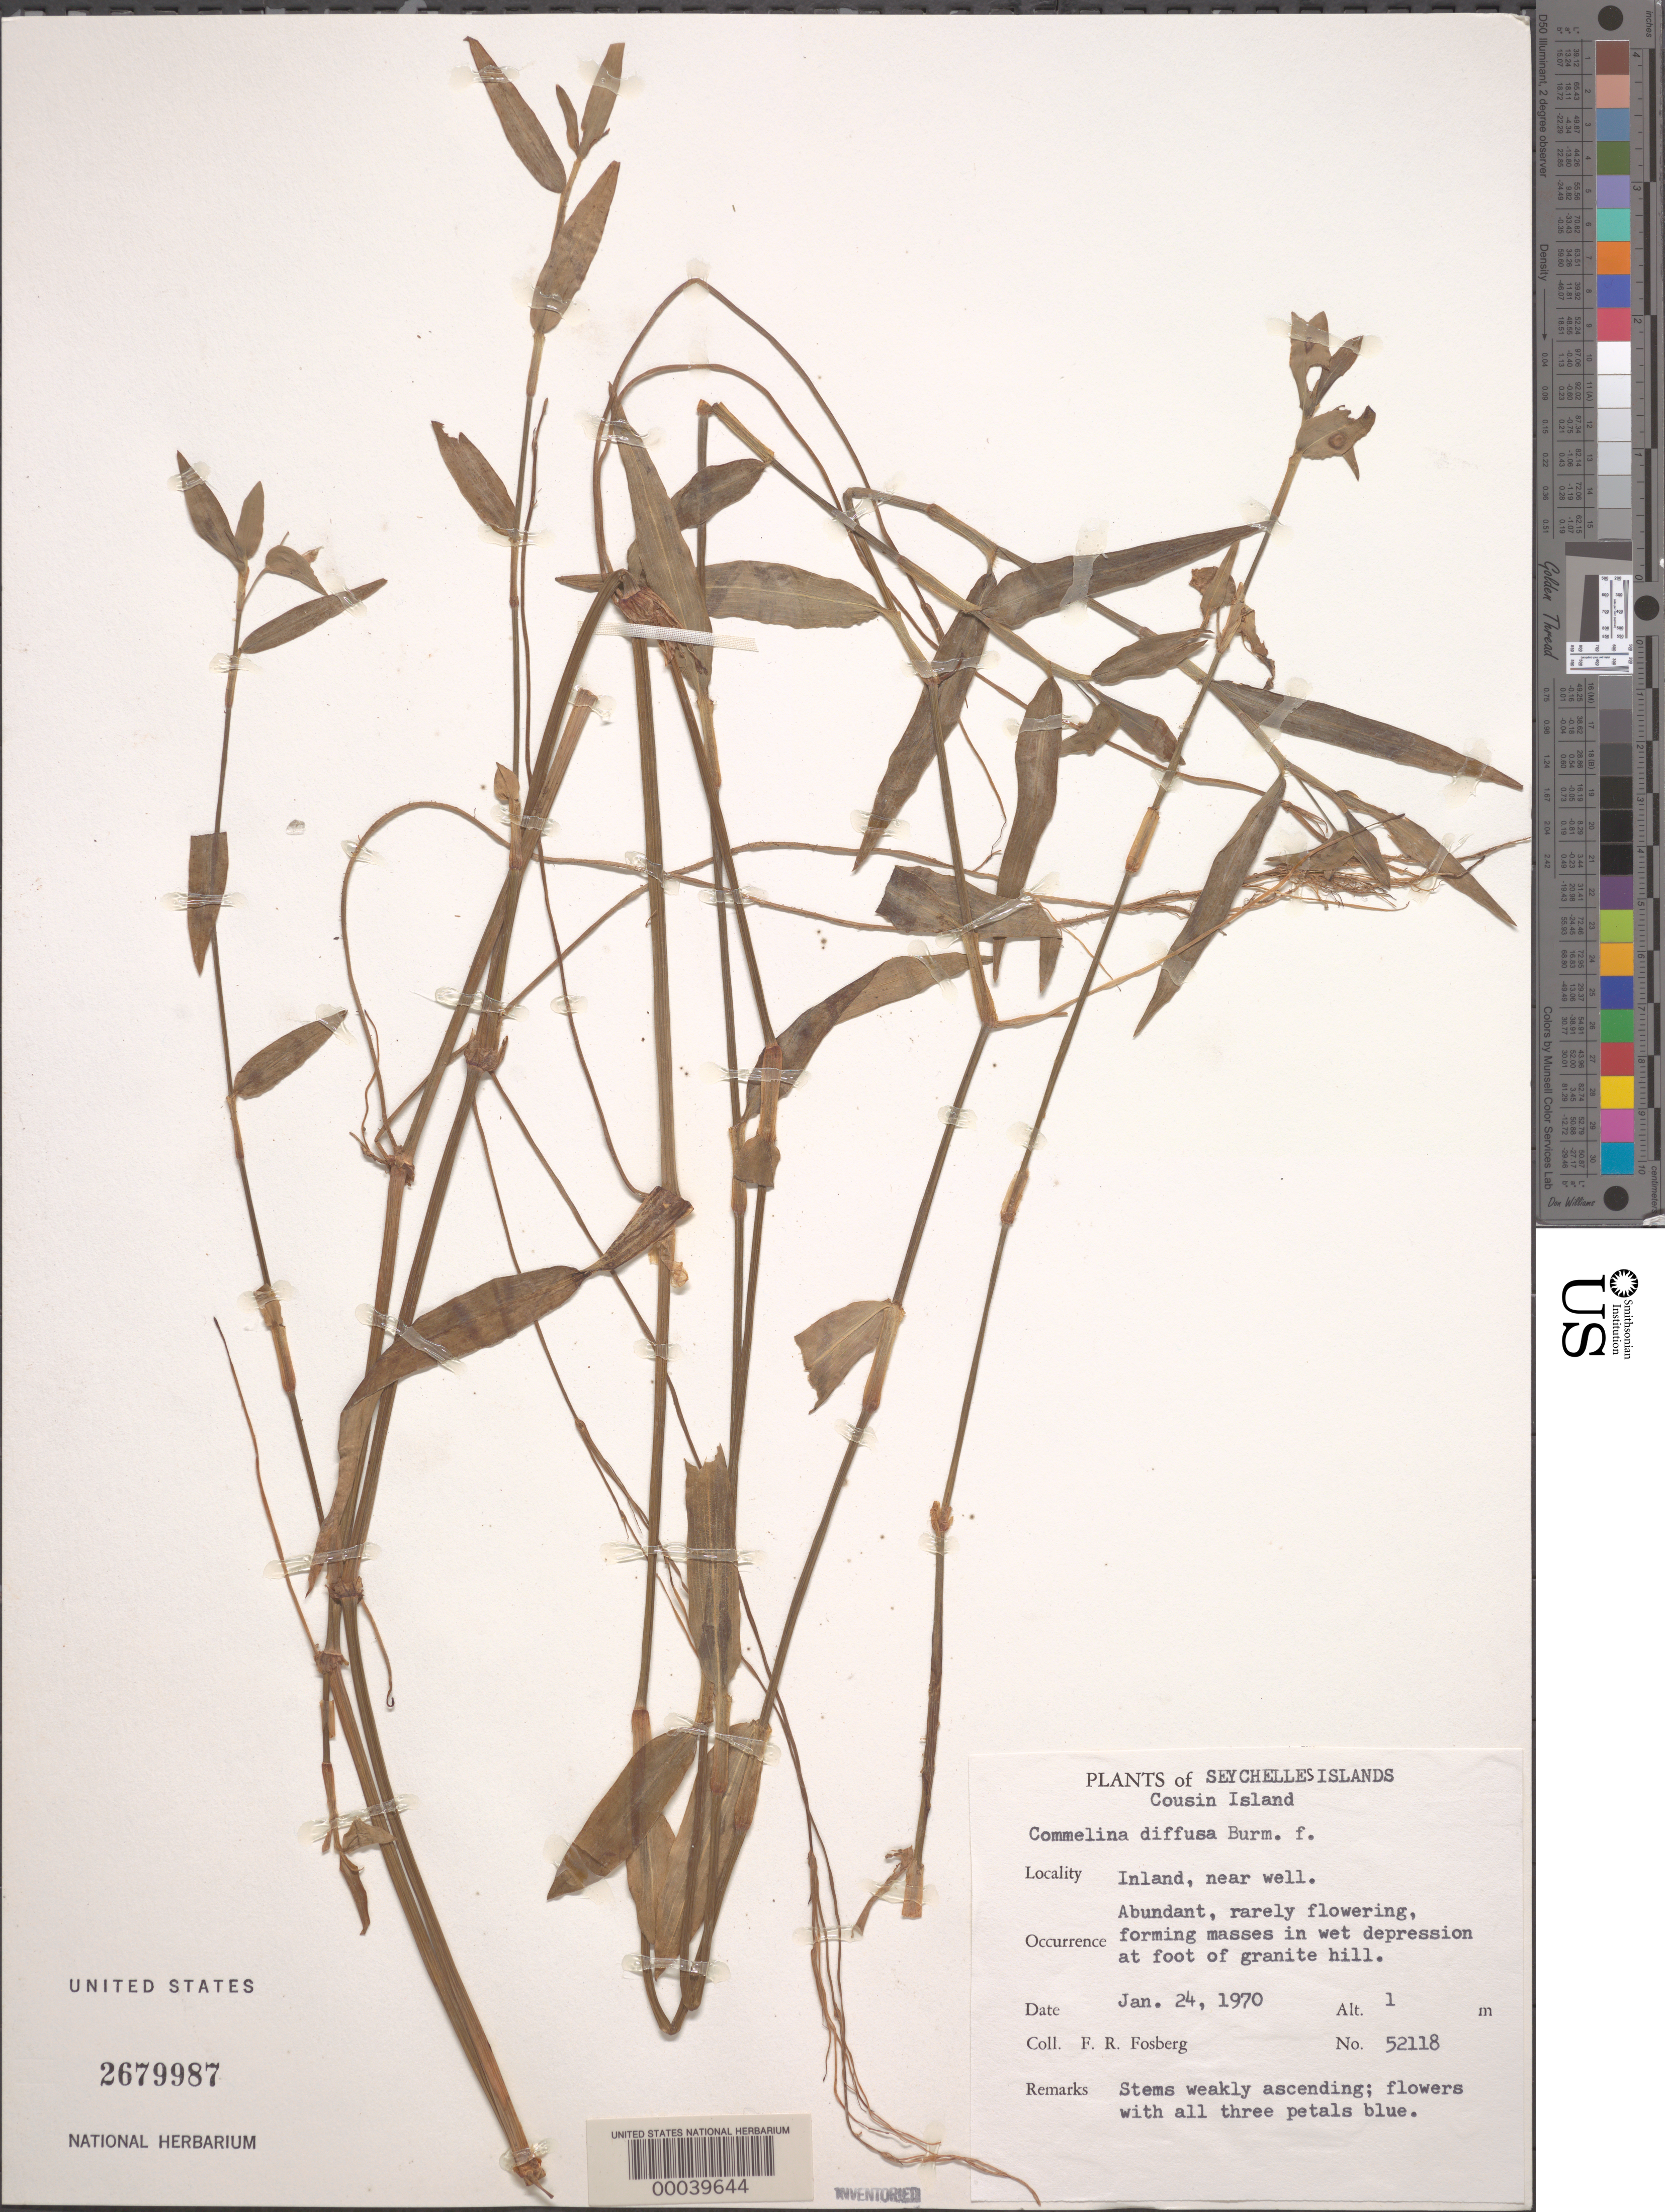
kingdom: Plantae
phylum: Tracheophyta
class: Liliopsida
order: Commelinales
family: Commelinaceae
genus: Commelina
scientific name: Commelina diffusa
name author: Burm. f.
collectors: F. R. Fosberg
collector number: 52118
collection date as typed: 24 Jan 1970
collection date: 1970-01-24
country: Seychelles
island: Cousin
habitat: Well, base of granite hill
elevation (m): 1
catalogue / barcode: US 2679987